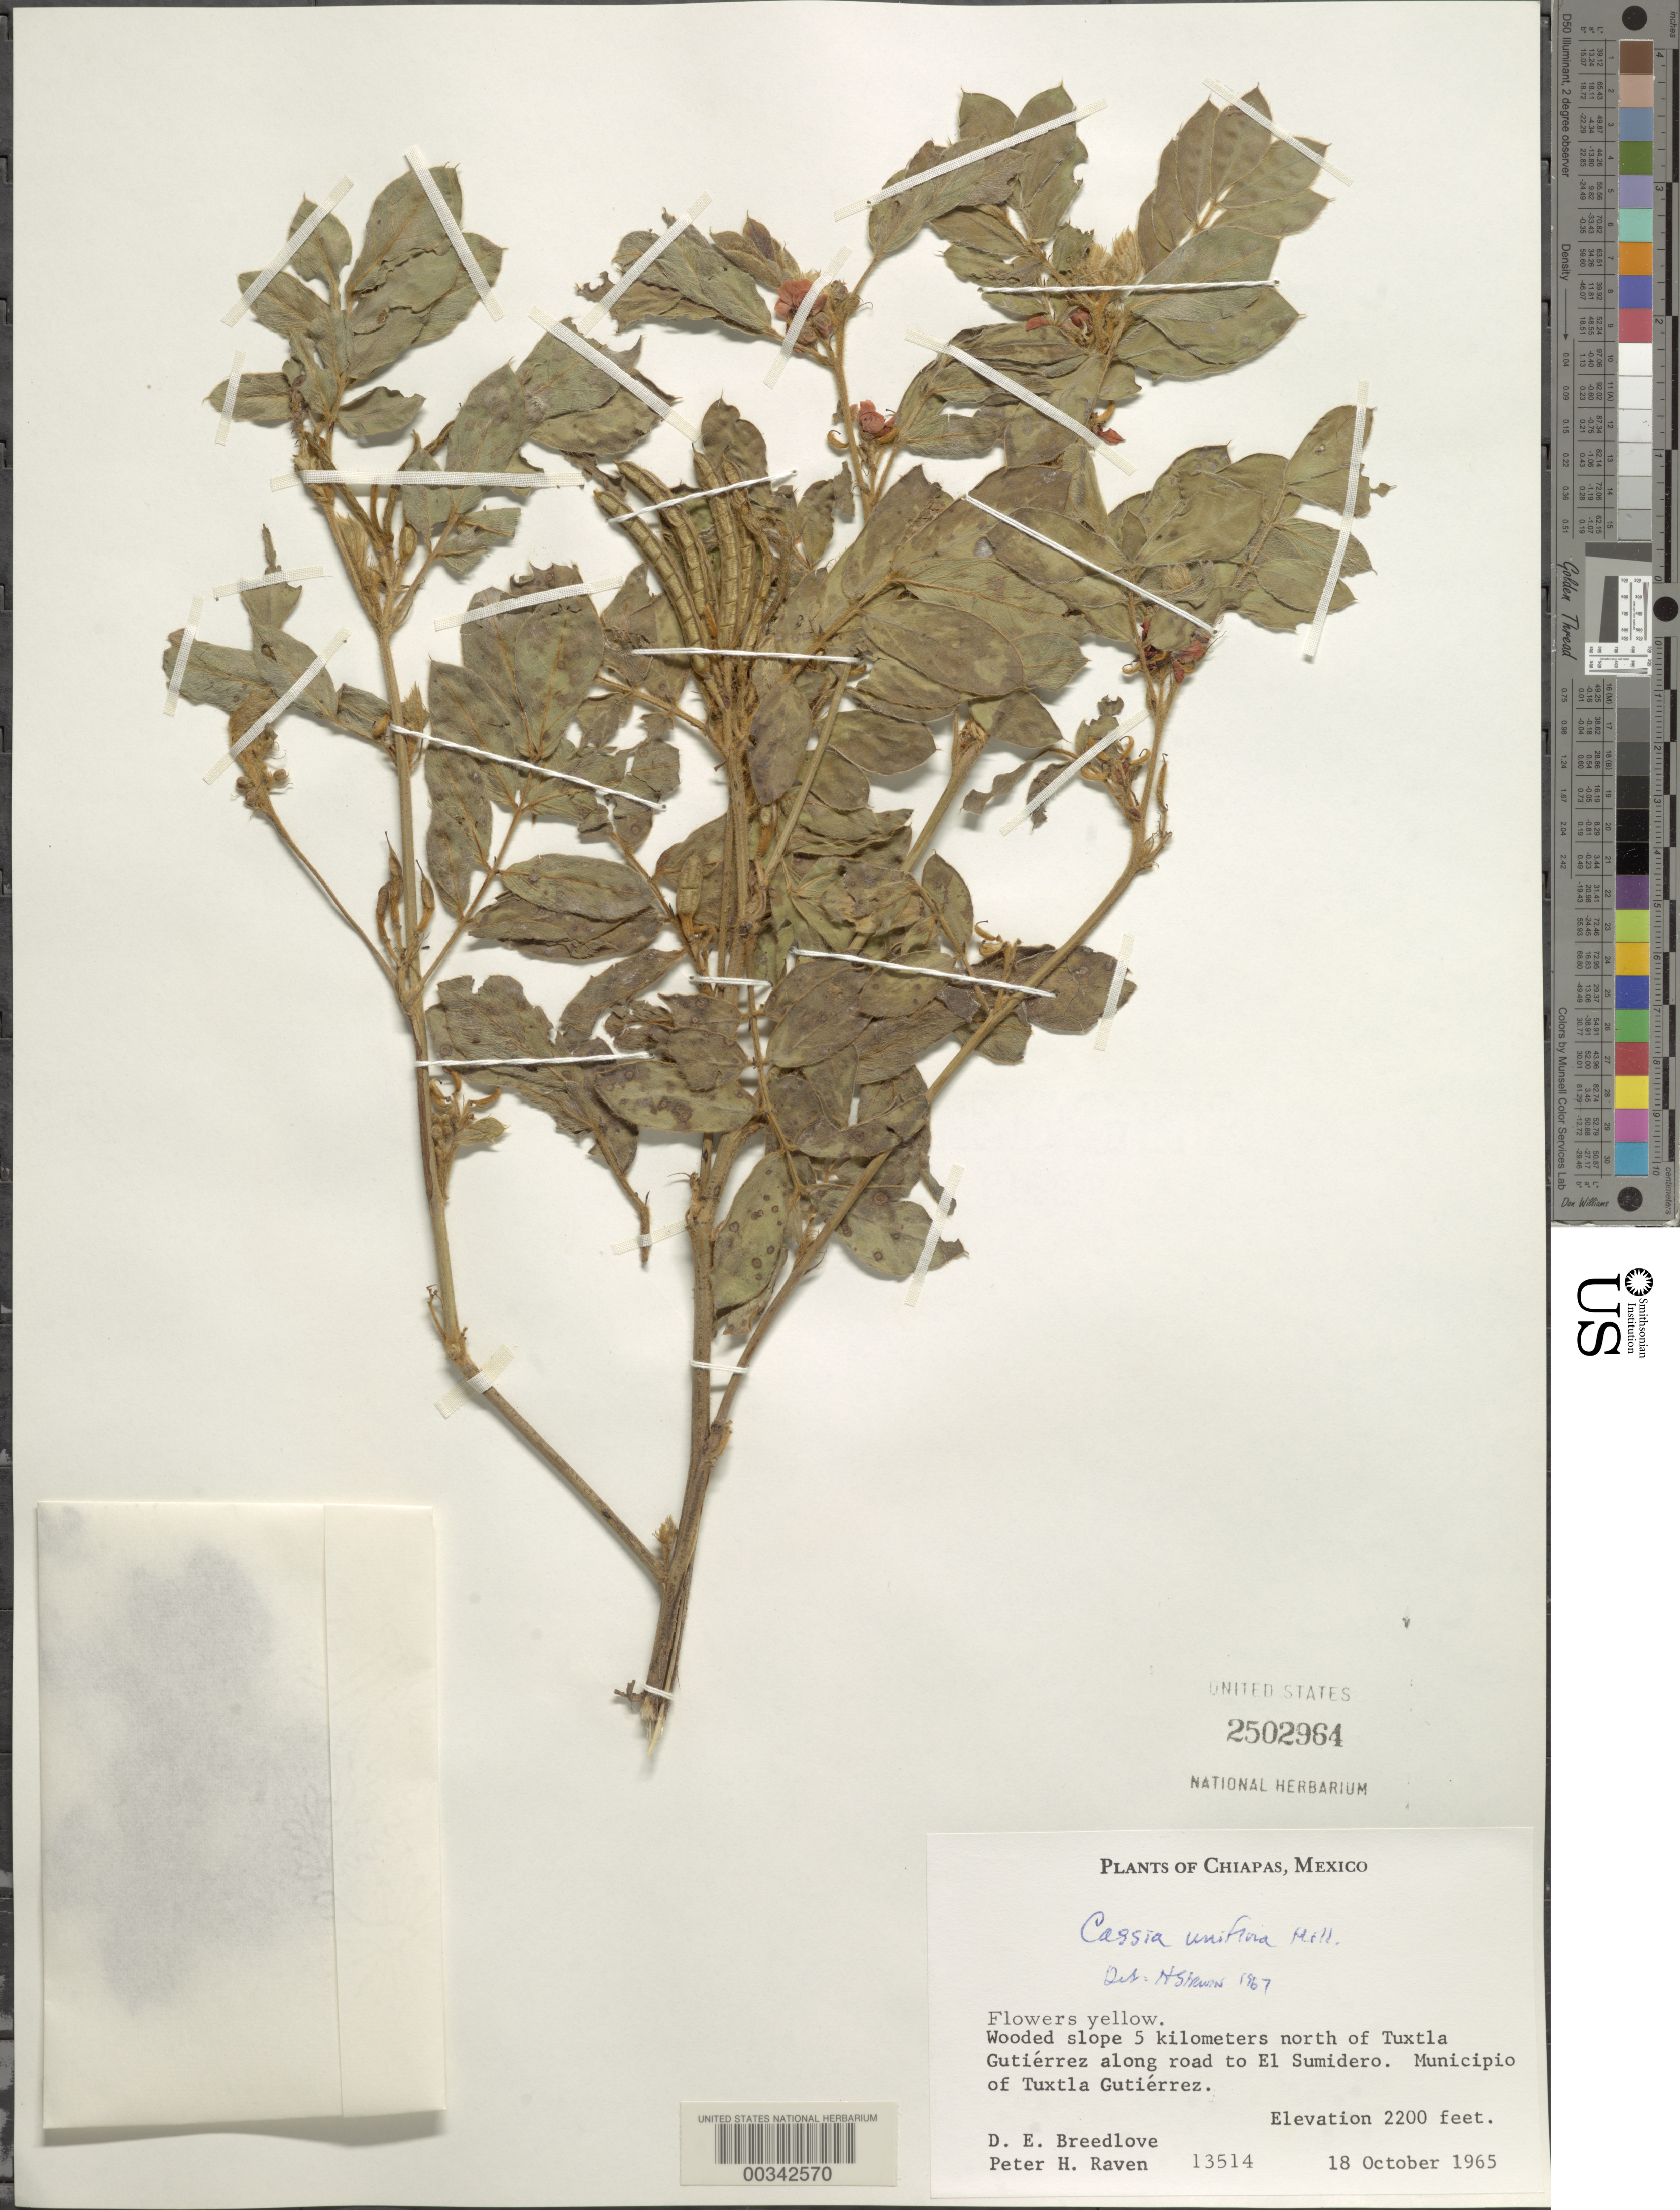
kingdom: Plantae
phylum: Tracheophyta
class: Magnoliopsida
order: Fabales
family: Fabaceae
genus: Senna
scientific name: Senna uniflora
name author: (Mill.) H.S. Irwin & Barneby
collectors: D. E. Breedlove & P. H. Raven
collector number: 13514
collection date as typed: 18 Oct 1965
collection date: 1965-10-18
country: Mexico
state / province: Chiapas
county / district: Tuxtla Gutiérrez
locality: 5 km N of Tuxtla Gutiérrez along rd to El Sumidero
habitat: Wooded slope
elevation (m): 671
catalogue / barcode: US 2502964